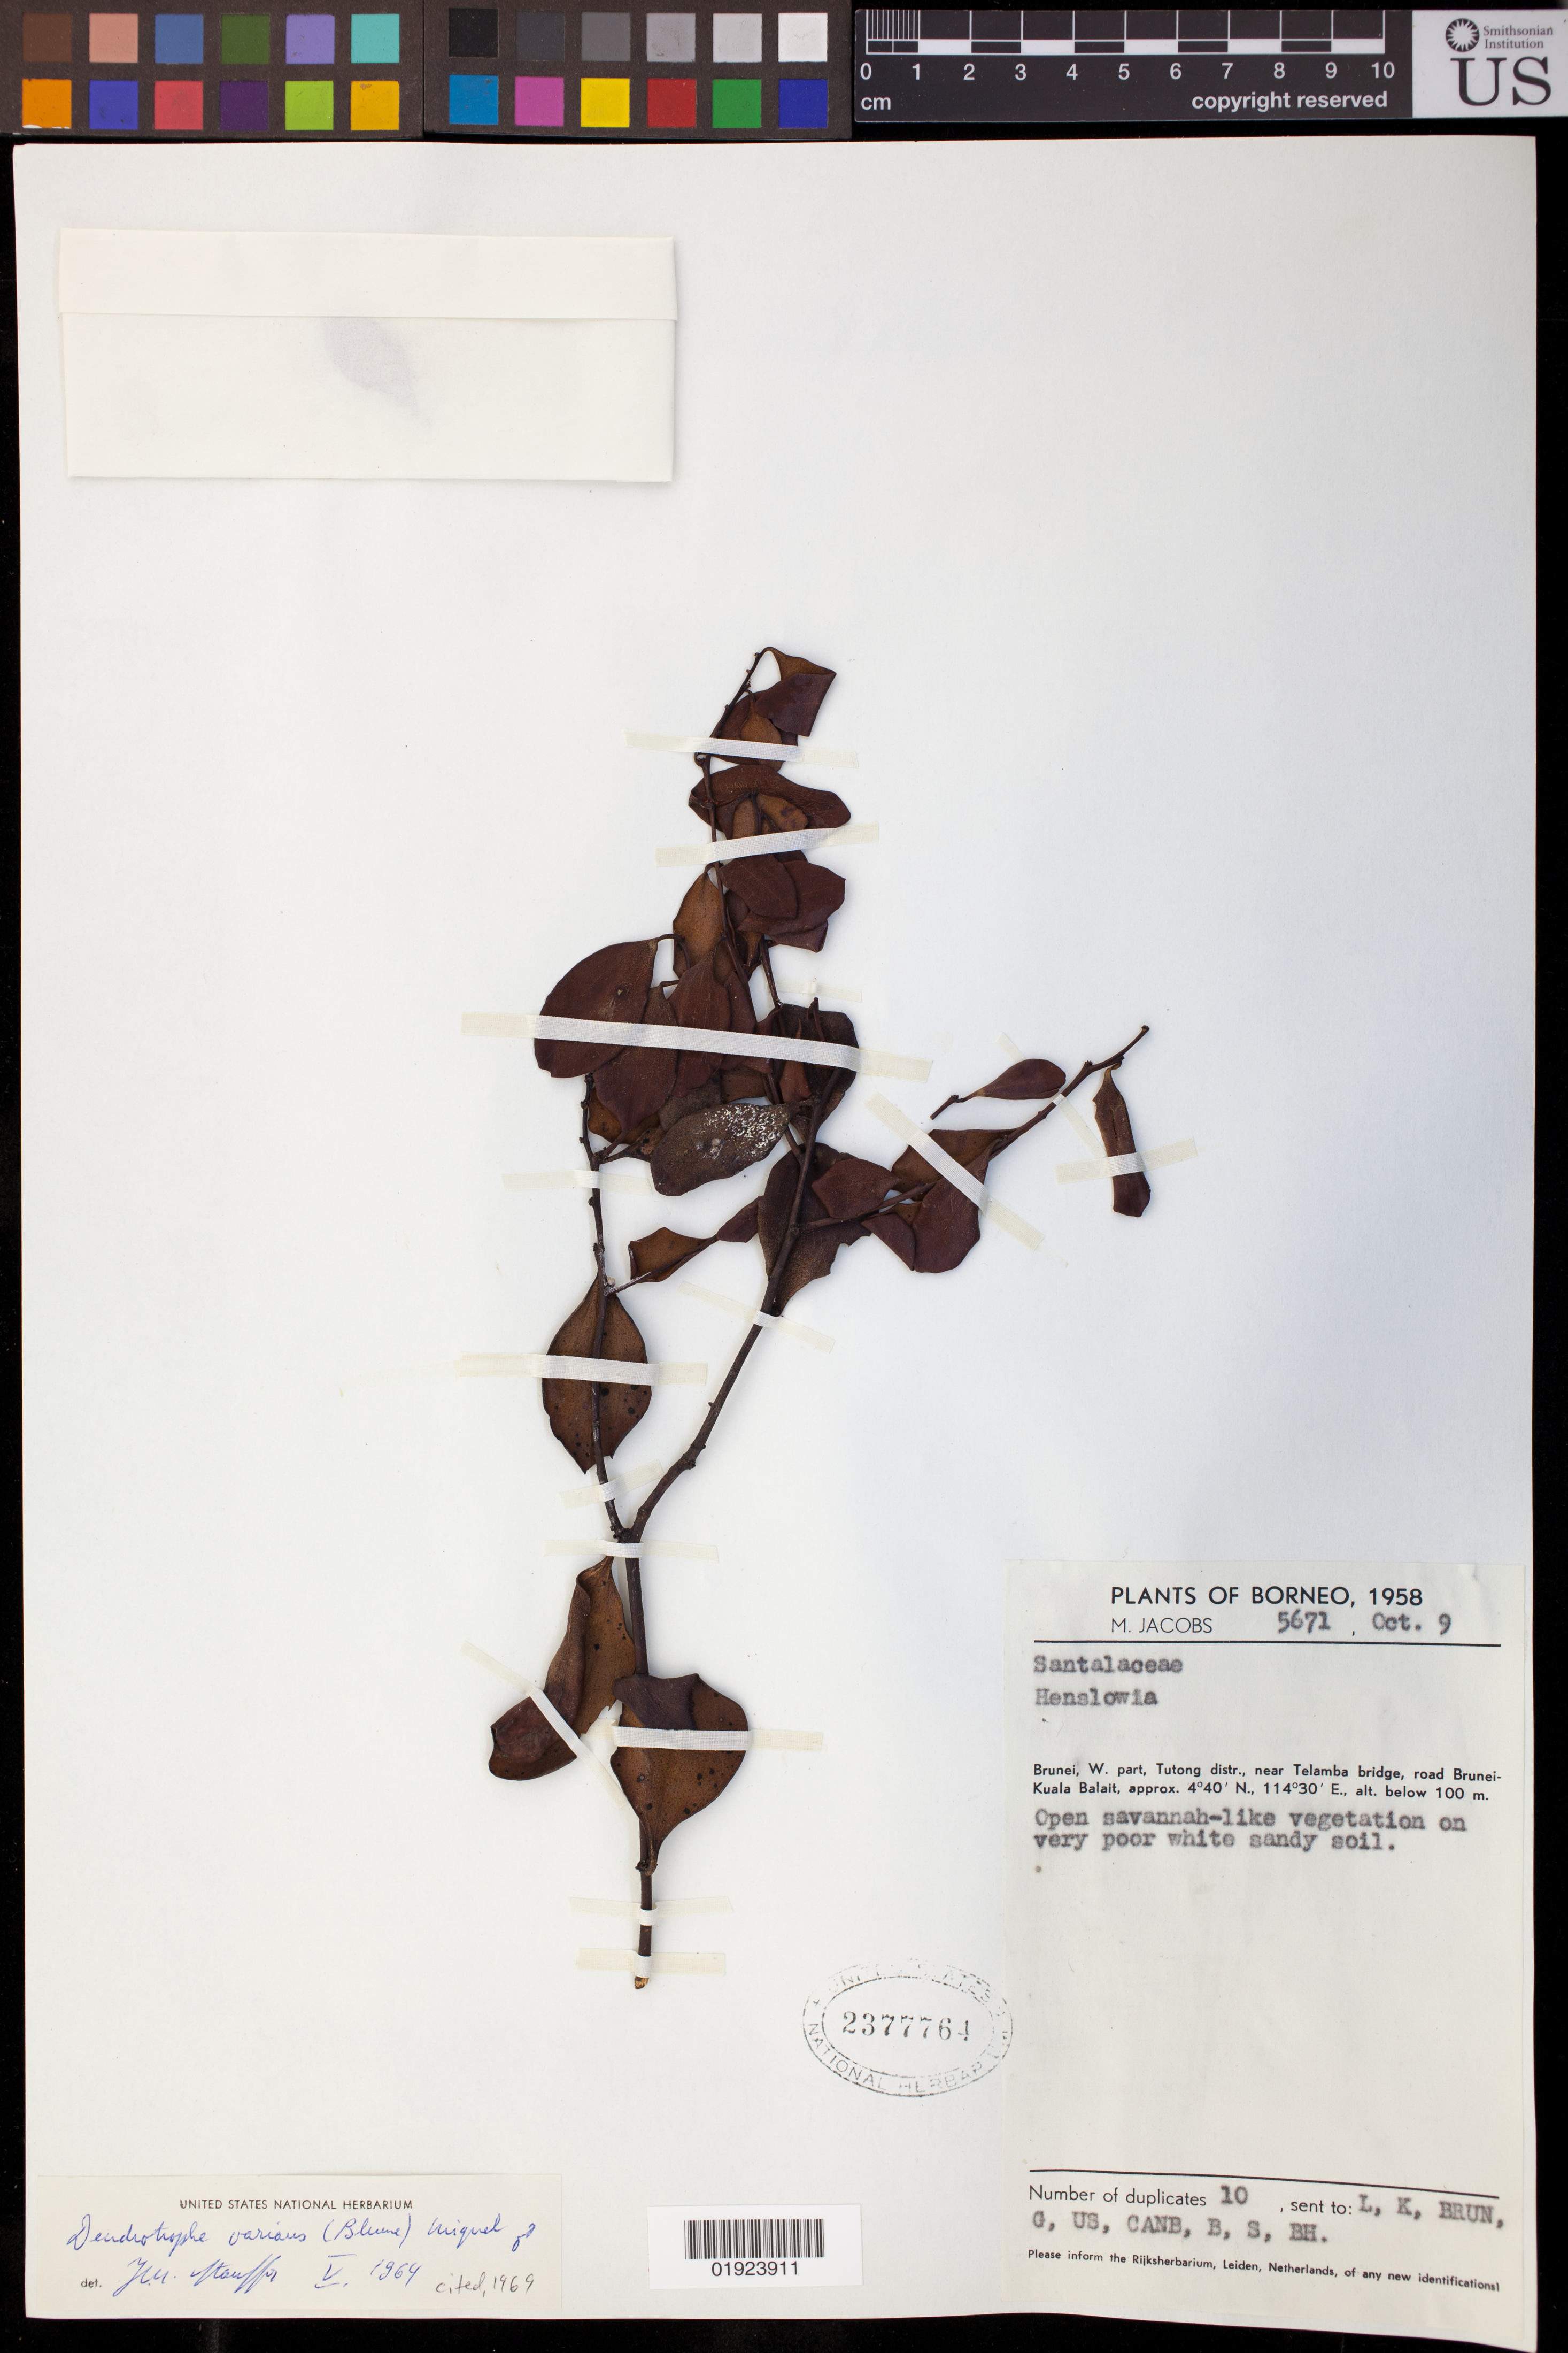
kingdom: Plantae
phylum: Tracheophyta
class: Magnoliopsida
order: Santalales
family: Amphorogynaceae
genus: Dendrotrophe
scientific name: Dendrotrophe varians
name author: (Blume) Miq.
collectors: M. Jacobs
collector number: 5671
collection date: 1958-10-09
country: Brunei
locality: Brunei, W. part, Tutong distr., near Telamba bridge, road Brunei-Kuala Balait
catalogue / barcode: US 2377764